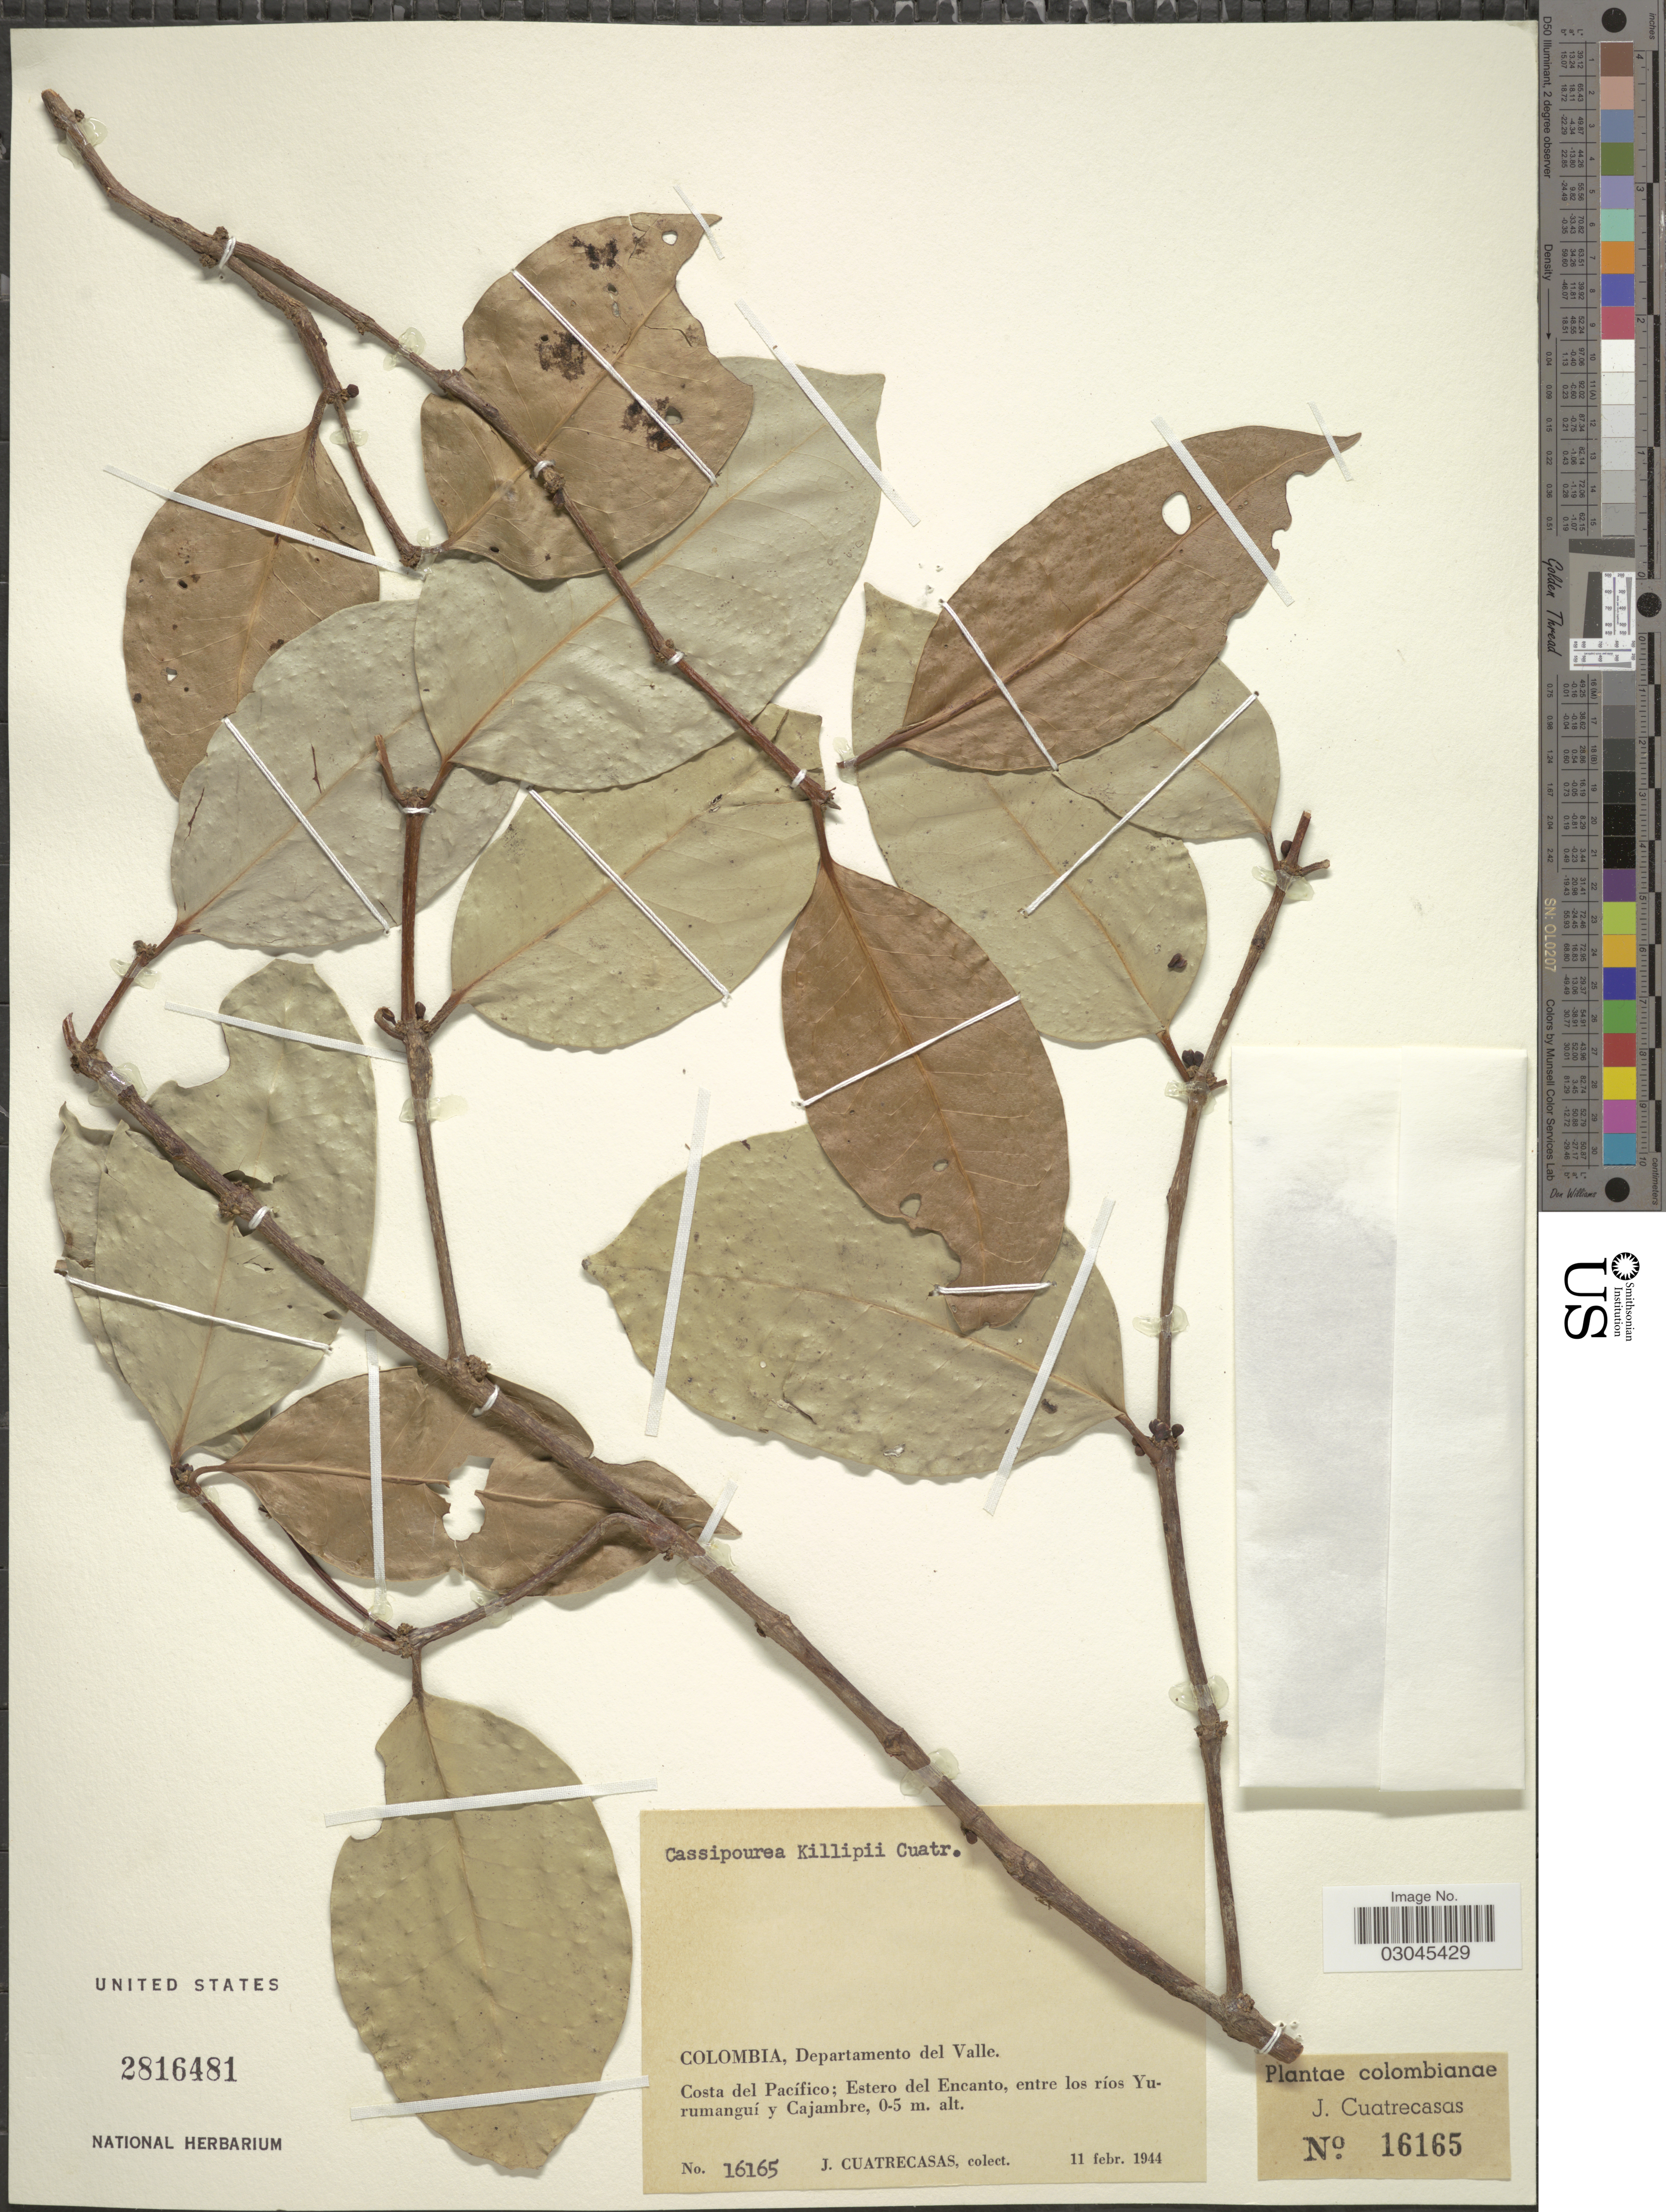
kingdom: Plantae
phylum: Tracheophyta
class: Magnoliopsida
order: Malpighiales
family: Rhizophoraceae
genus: Cassipourea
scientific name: Cassipourea killipii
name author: Cuatrec.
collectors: J. Cuatrecasas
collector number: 16165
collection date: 1944-02-11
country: Colombia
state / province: Valle del Cauca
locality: Departamento del Valle. Costa del Pacífico; Estero del Encanto, entre los ríos Yurumanguí y Cajambre.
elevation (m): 0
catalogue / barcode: US 2816481